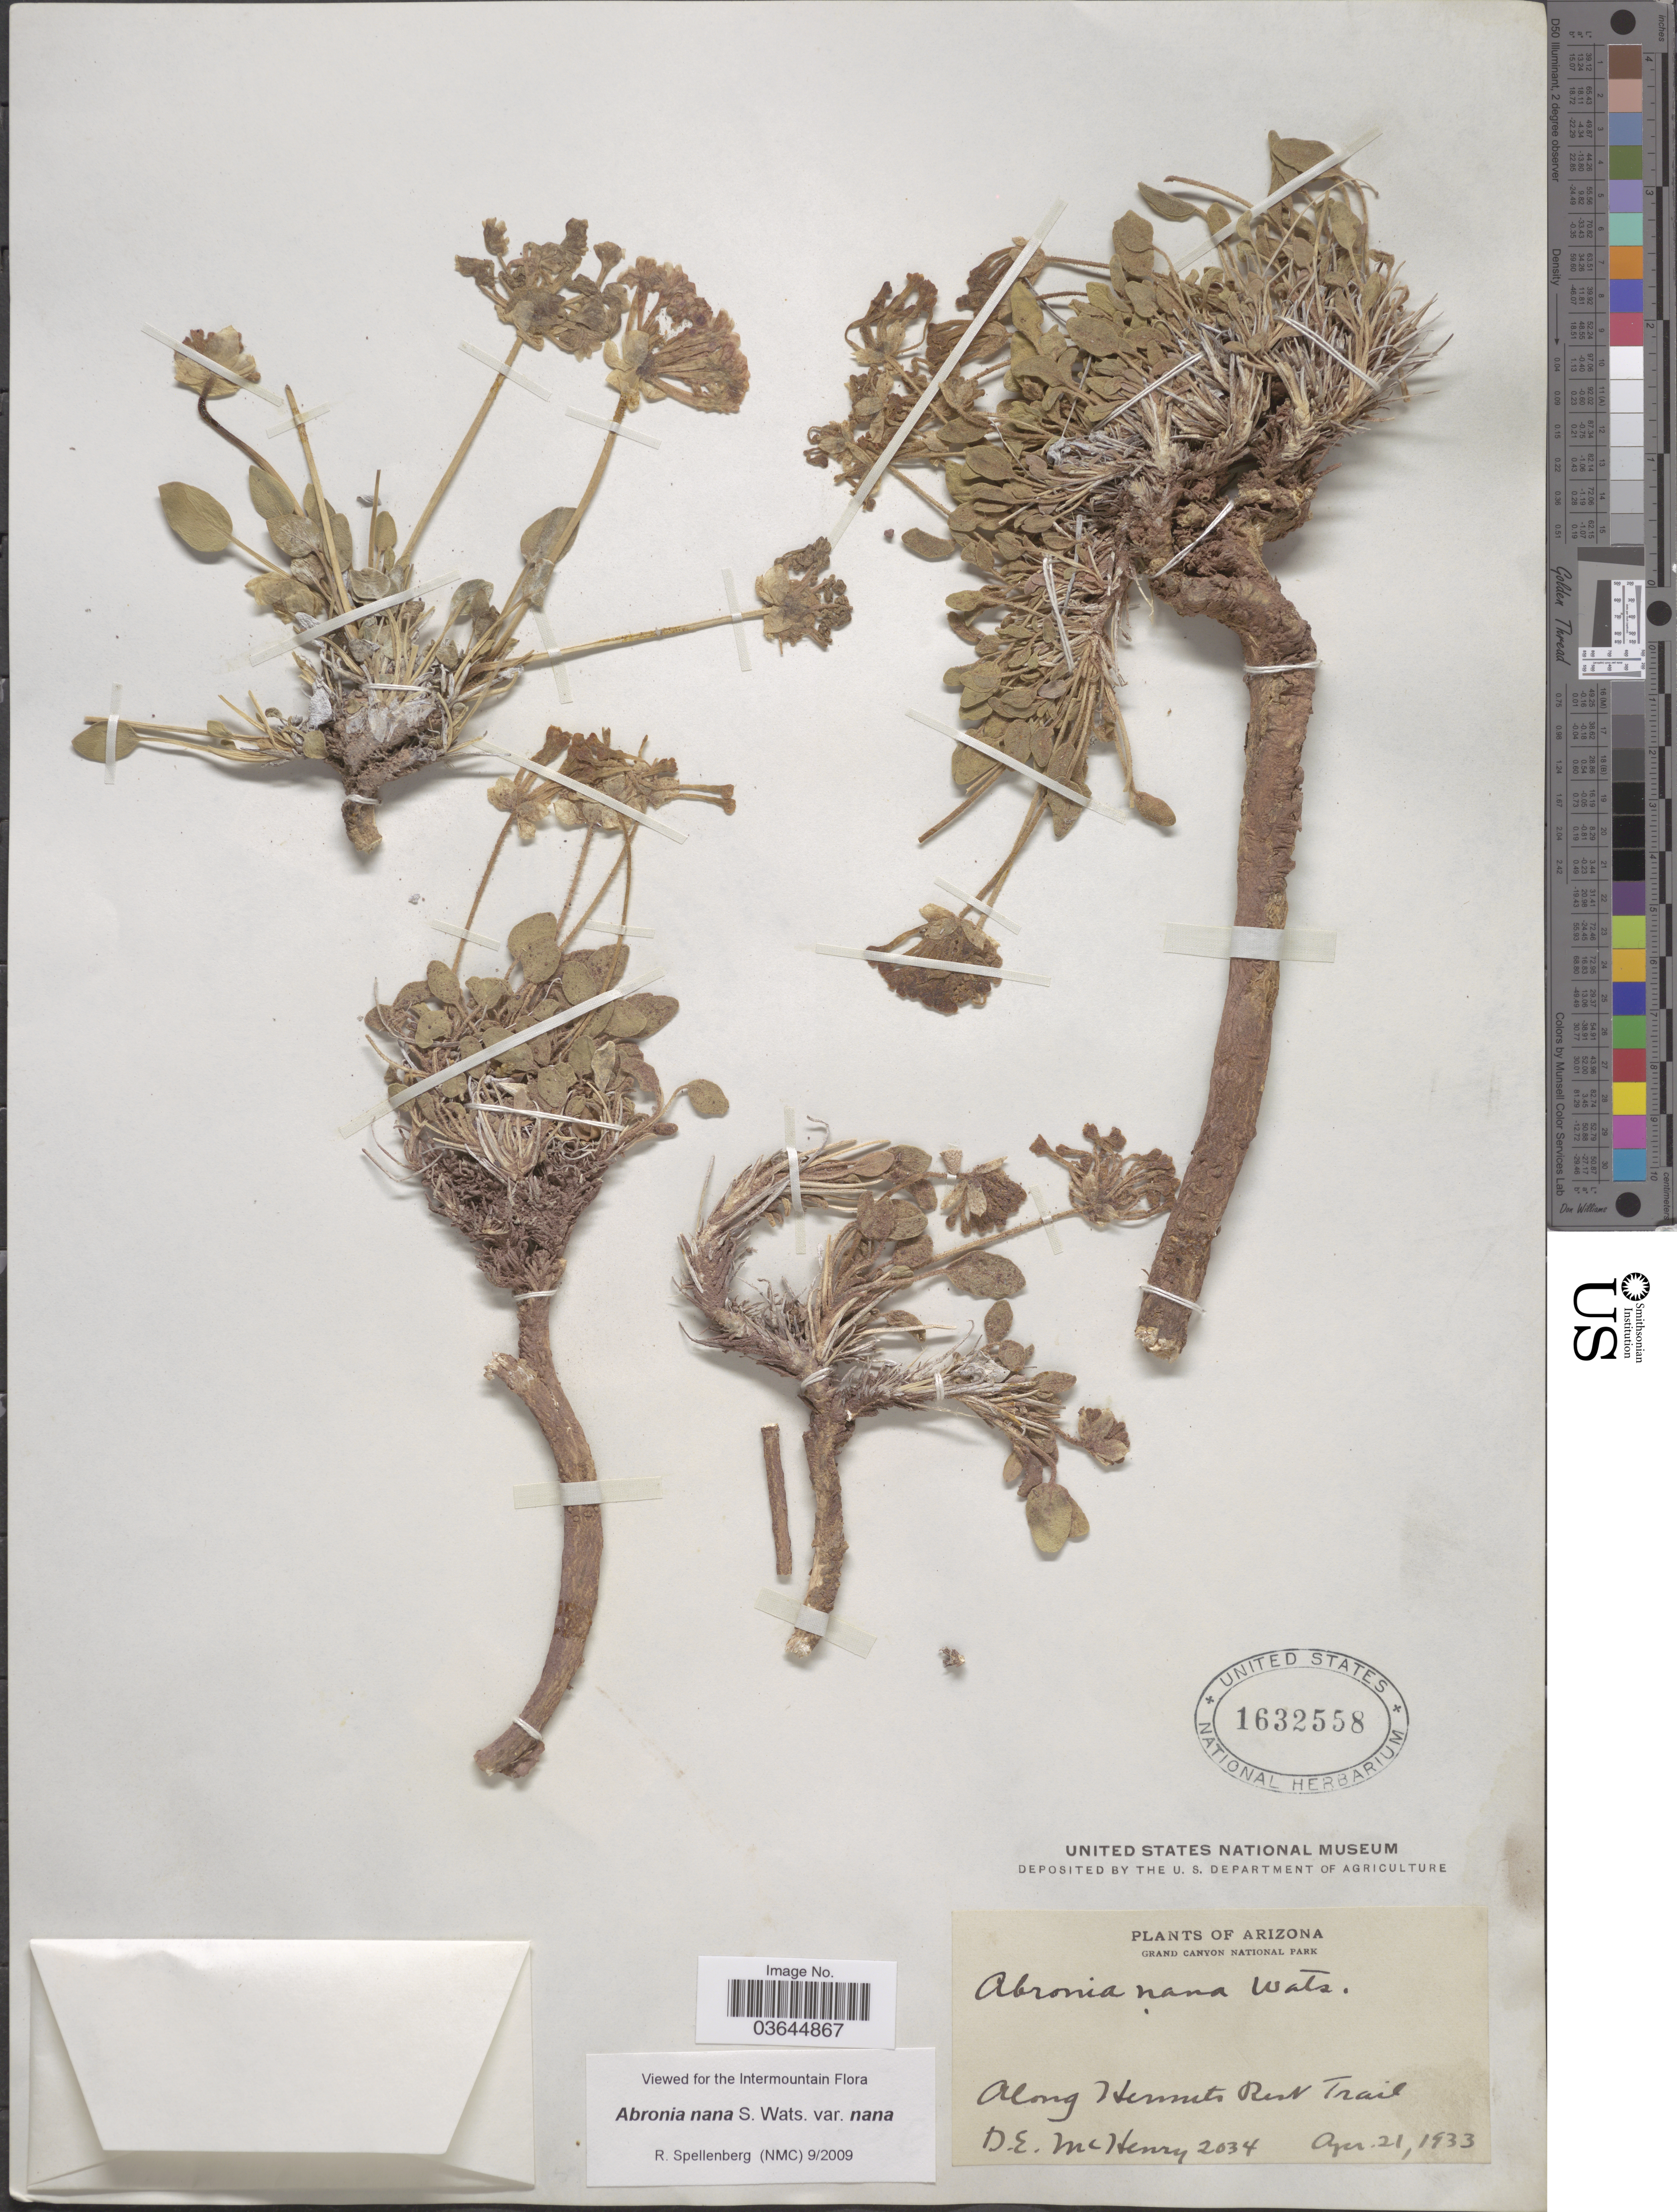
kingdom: Plantae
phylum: Tracheophyta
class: Magnoliopsida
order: Caryophyllales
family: Nyctaginaceae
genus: Abronia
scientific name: Abronia nana var. nana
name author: S. Watson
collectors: D. McHenry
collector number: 2034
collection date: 1933-04-21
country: United States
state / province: Arizona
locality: Grand Canyon National Park. Along Hermit's Rest Trail.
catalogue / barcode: US 1632558